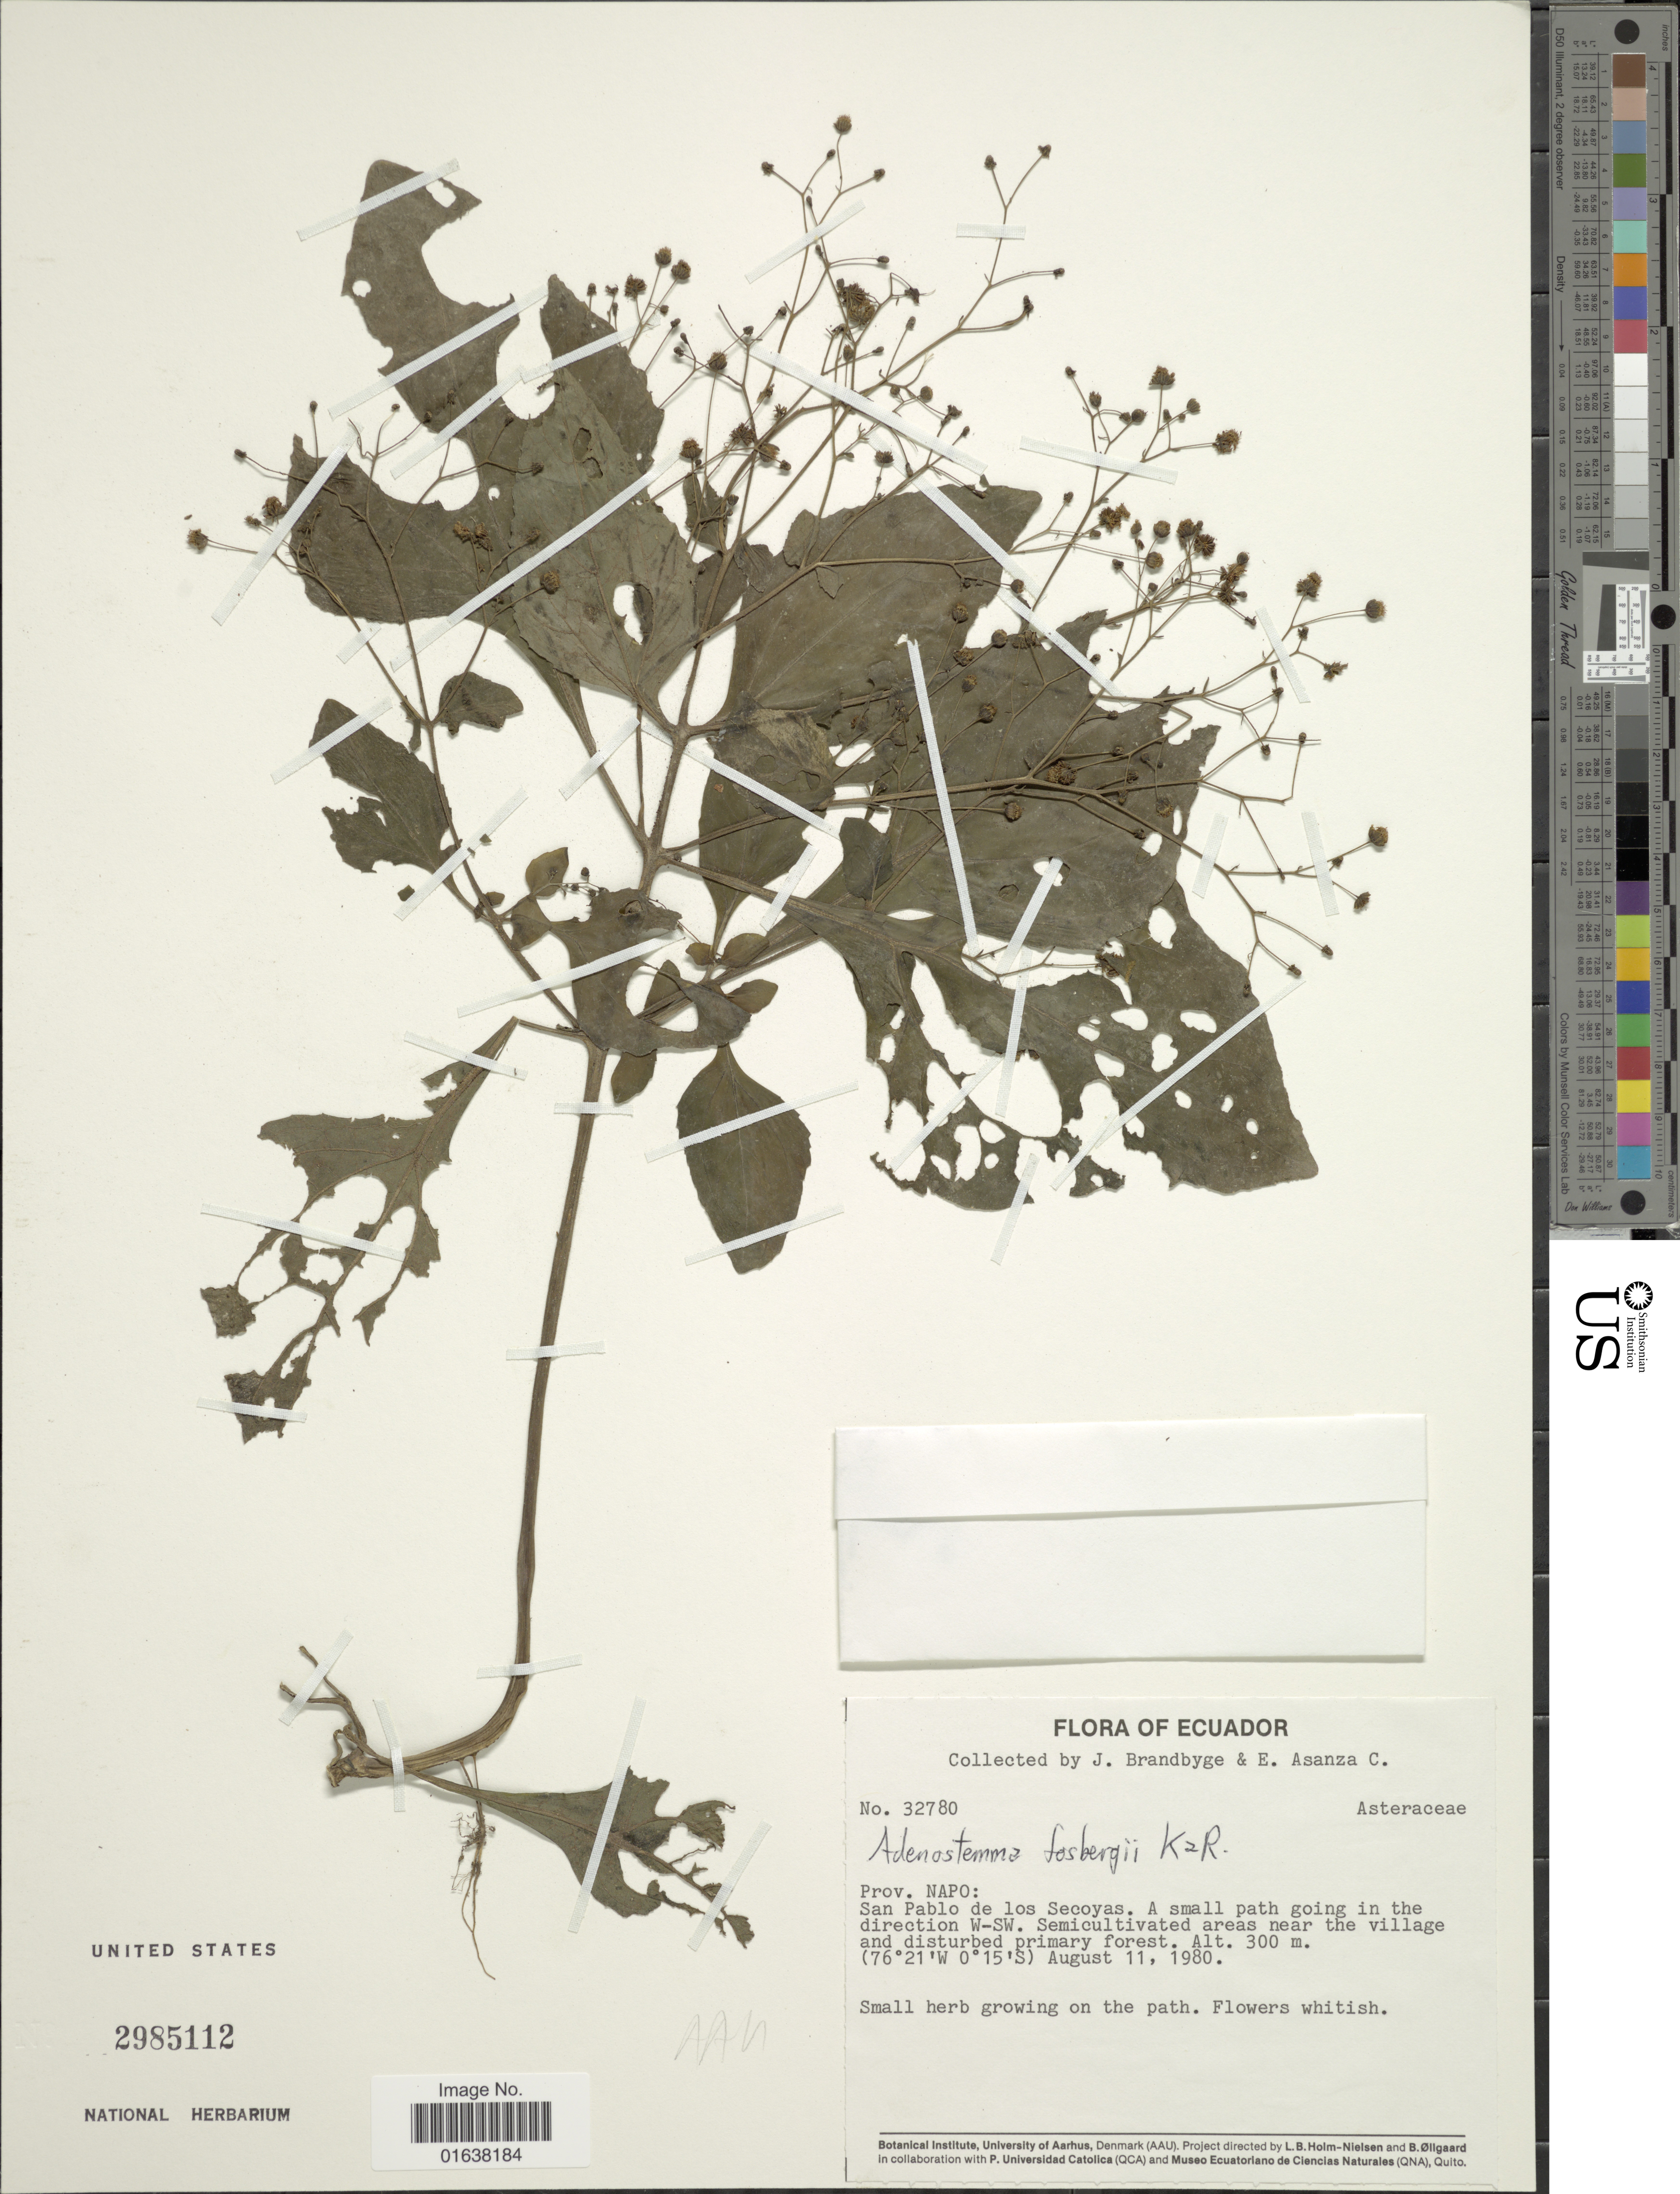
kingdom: Plantae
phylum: Tracheophyta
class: Magnoliopsida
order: Asterales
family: Asteraceae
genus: Adenostemma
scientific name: Adenostemma fosbergii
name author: R.M. King & H. Rob.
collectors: J. Brandbyge & E. Asanza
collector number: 32780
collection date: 1980-08-11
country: Ecuador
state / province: Napo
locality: San Pablo de los Secoyas. A small path going in the direction W-SW. Semiculitvated areas near the village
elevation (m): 300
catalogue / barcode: US 2985112